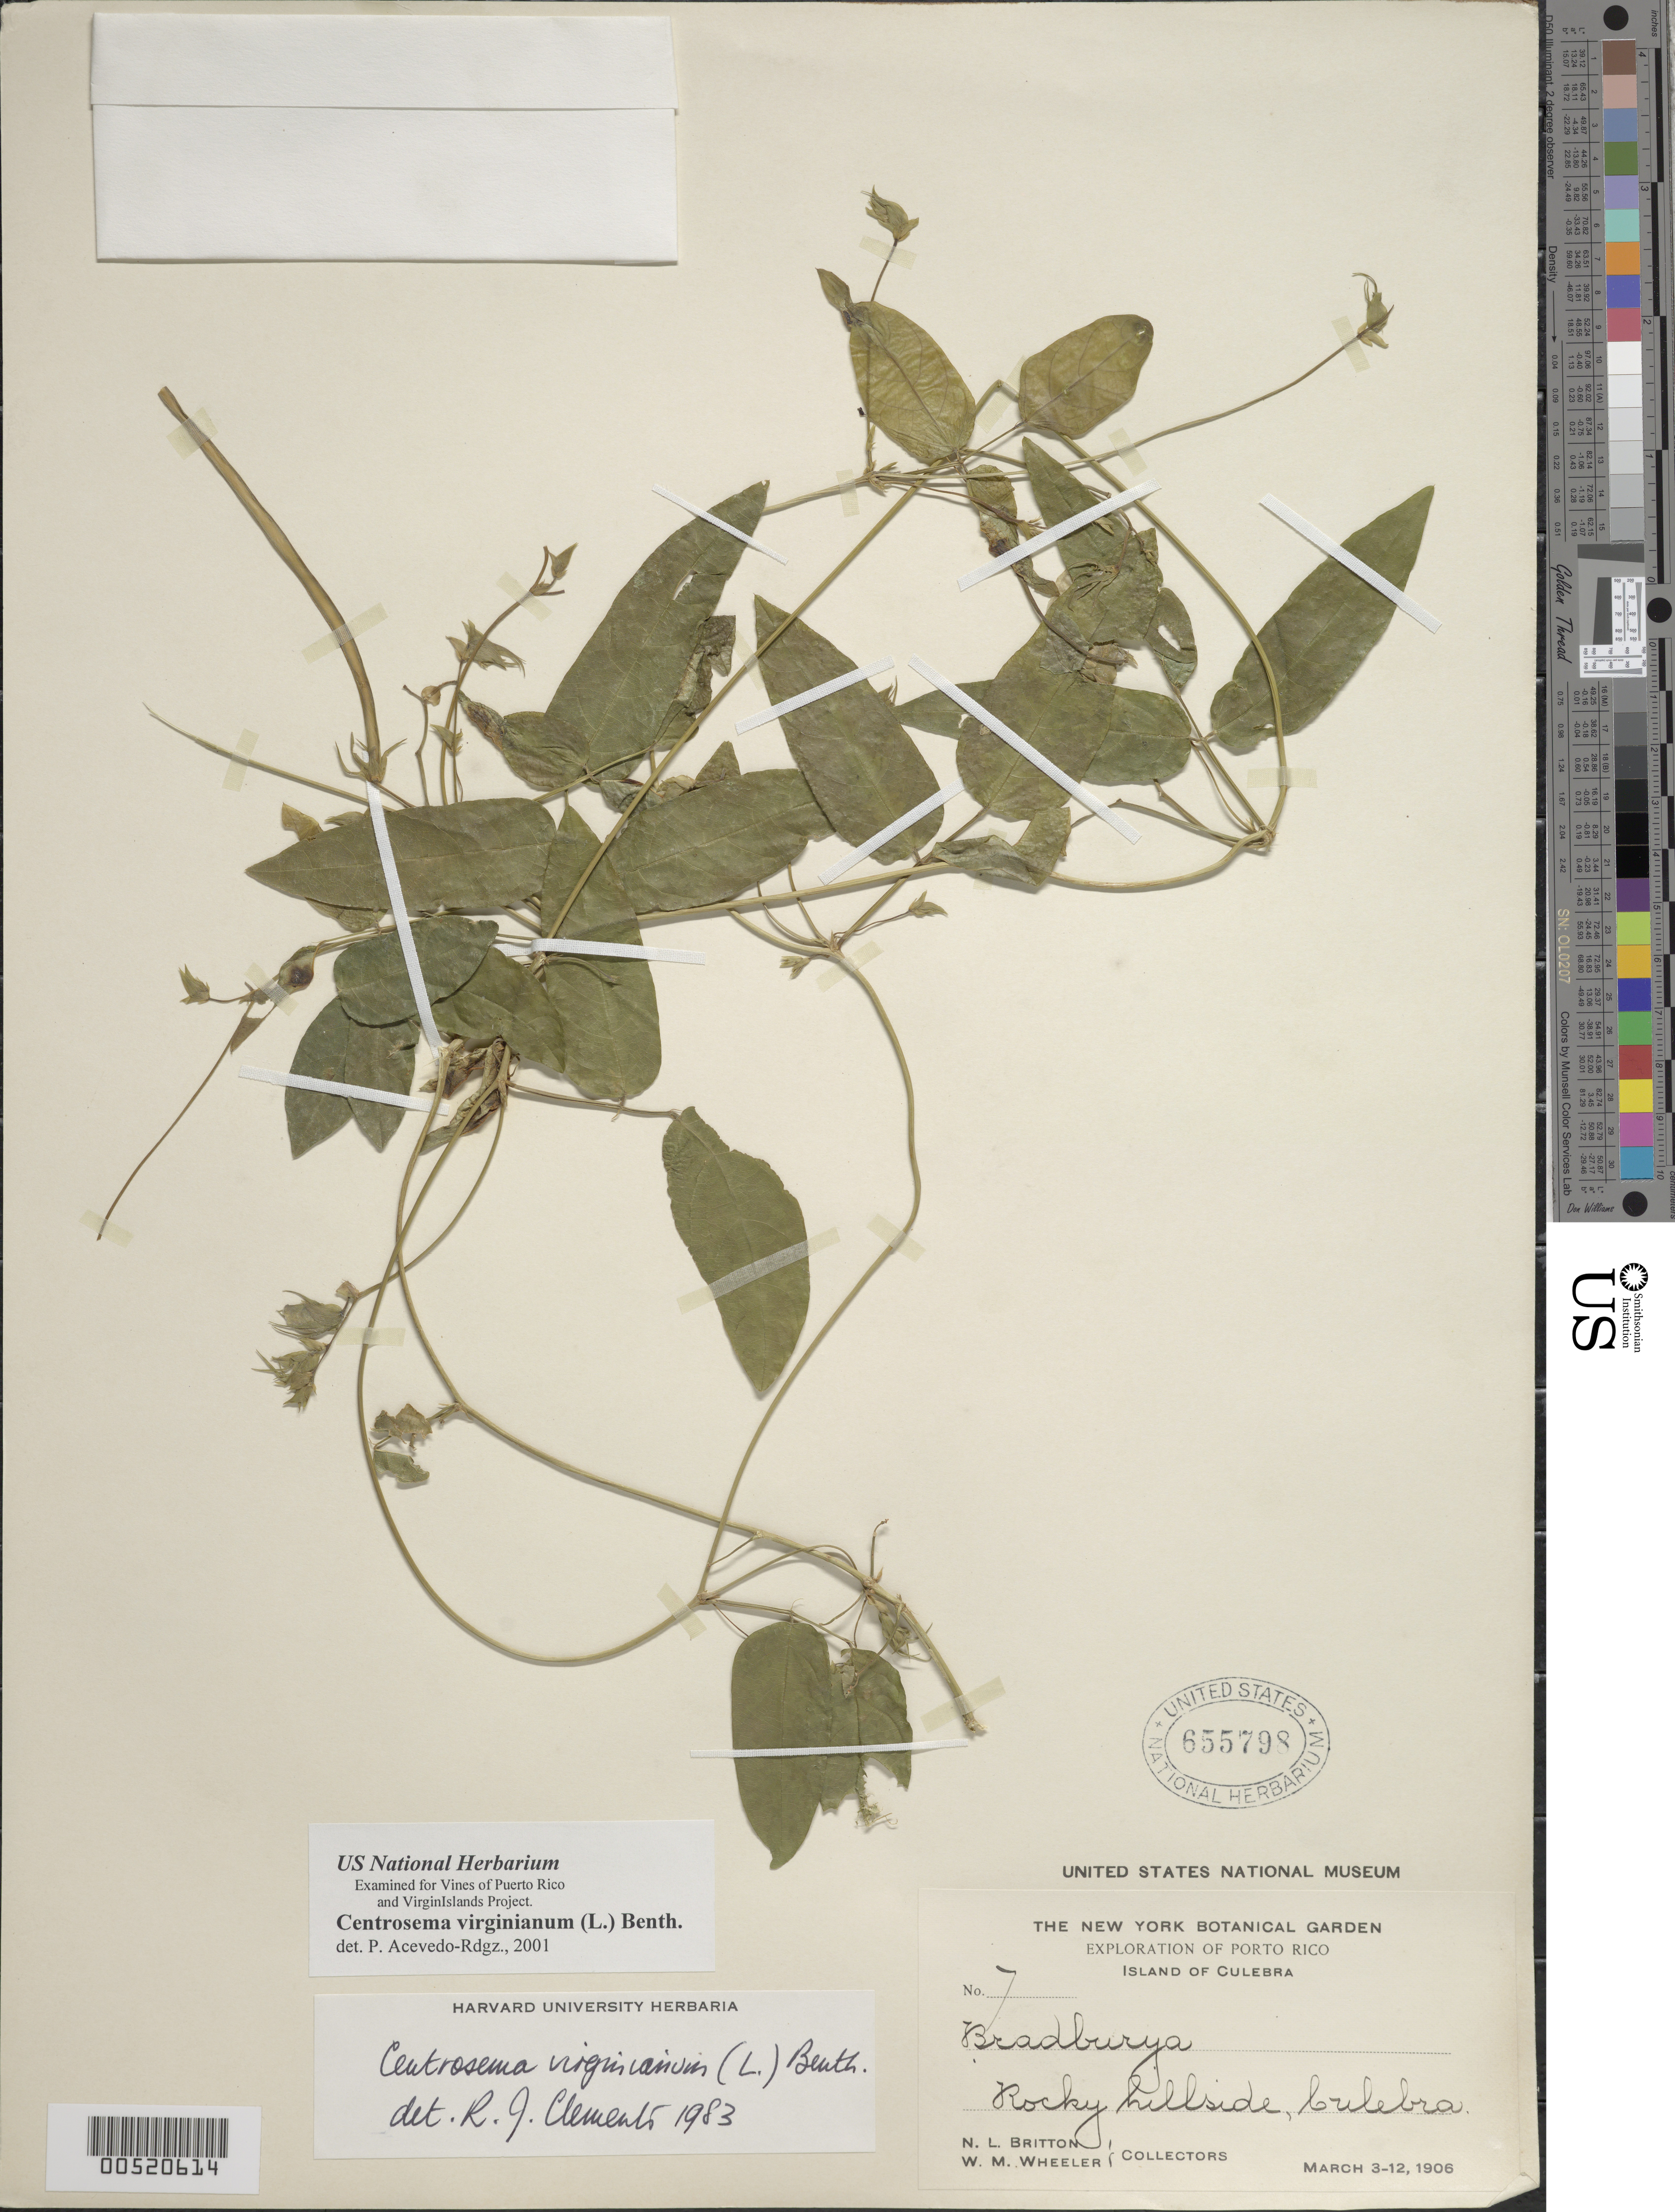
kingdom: Plantae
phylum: Tracheophyta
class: Magnoliopsida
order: Fabales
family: Fabaceae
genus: Centrosema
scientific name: Centrosema virginianum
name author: (L.) Benth.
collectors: N. Britton & W. Wheeler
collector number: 7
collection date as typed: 03 Mar 1906 to 12 Mar 1906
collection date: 1906-03-03/1906-03-12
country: Puerto Rico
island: Greater Antilles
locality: Culebra Island. Rocky hillside.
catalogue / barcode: US 655798